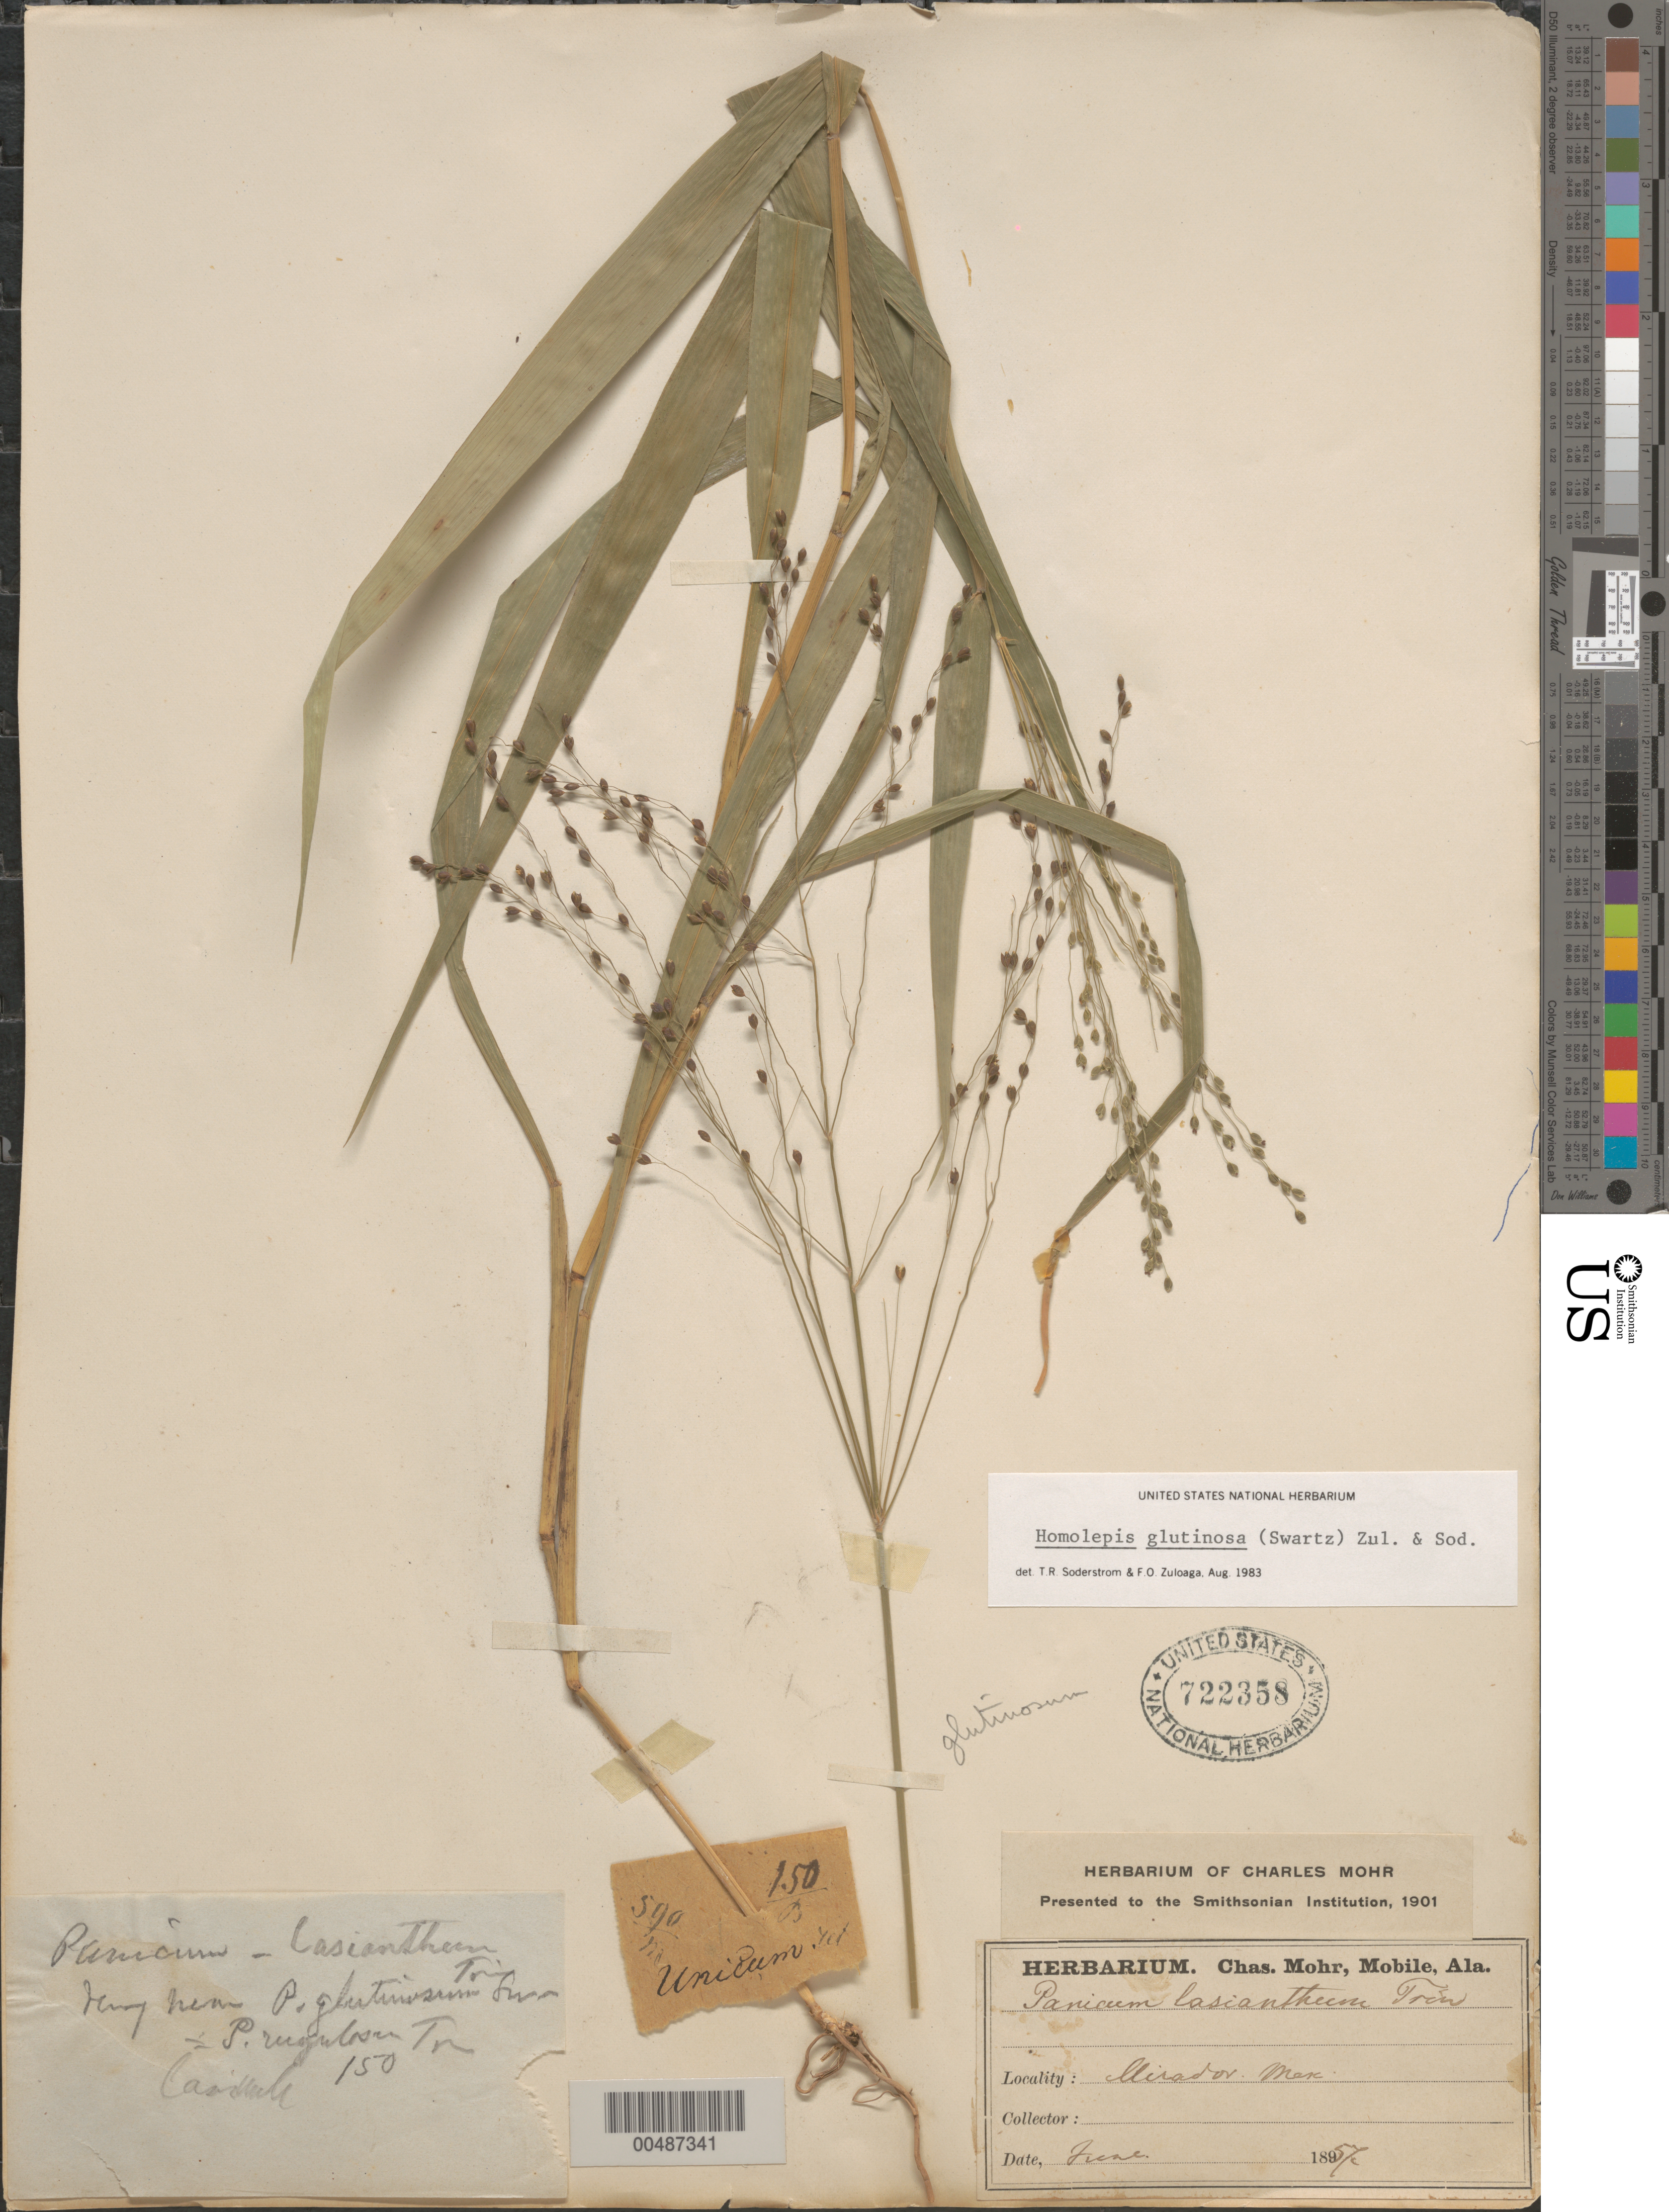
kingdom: Plantae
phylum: Tracheophyta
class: Liliopsida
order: Poales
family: Poaceae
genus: Homolepis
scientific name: Homolepis glutinosa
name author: (Sw.) Zuloaga & Soderstr.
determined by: Soderstrom, T. R.; Zuloaga, F. O.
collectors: ex herb. C. Mohr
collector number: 150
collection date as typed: Jun 1857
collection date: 1857-06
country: Mexico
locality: Mirador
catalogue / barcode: US 722358